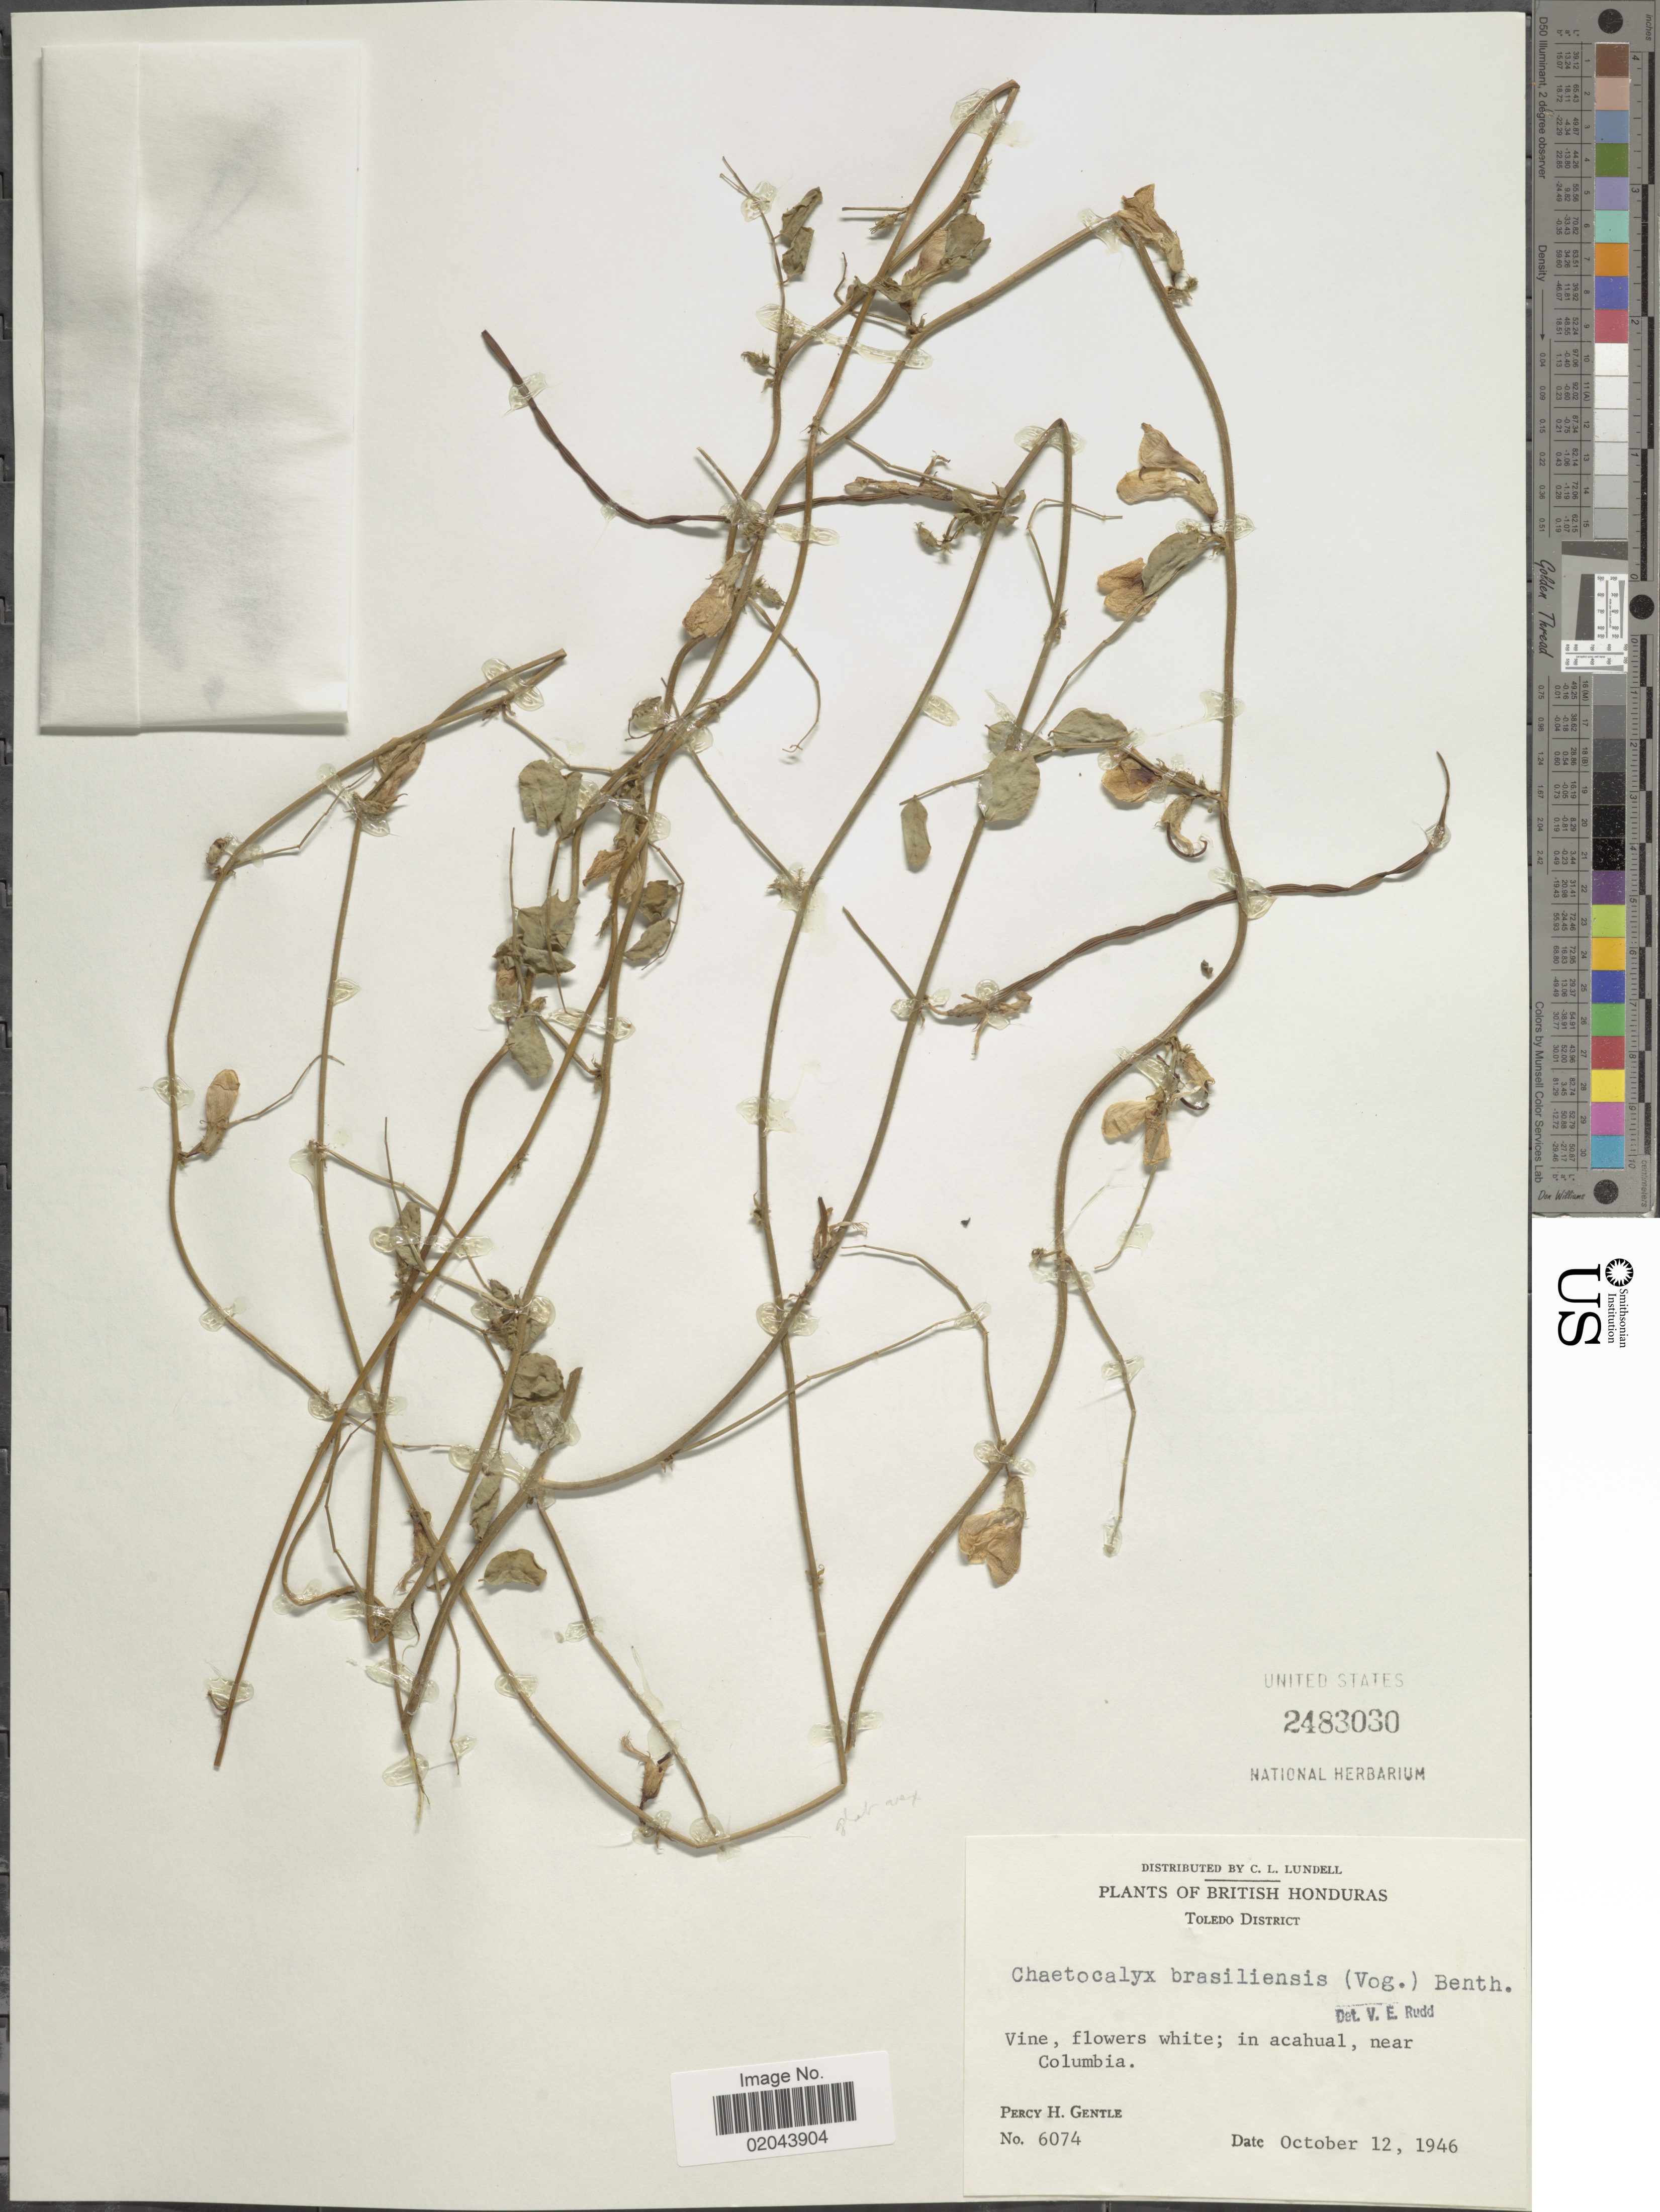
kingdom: Plantae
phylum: Tracheophyta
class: Magnoliopsida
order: Fabales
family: Fabaceae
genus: Chaetocalyx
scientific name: Chaetocalyx brasiliensis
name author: (Vogel) Benth.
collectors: P. H. Gentle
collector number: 6074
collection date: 1946-10-12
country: Belize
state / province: Toledo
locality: British Honduras, in acahual, near Columbia.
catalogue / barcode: US 2483030